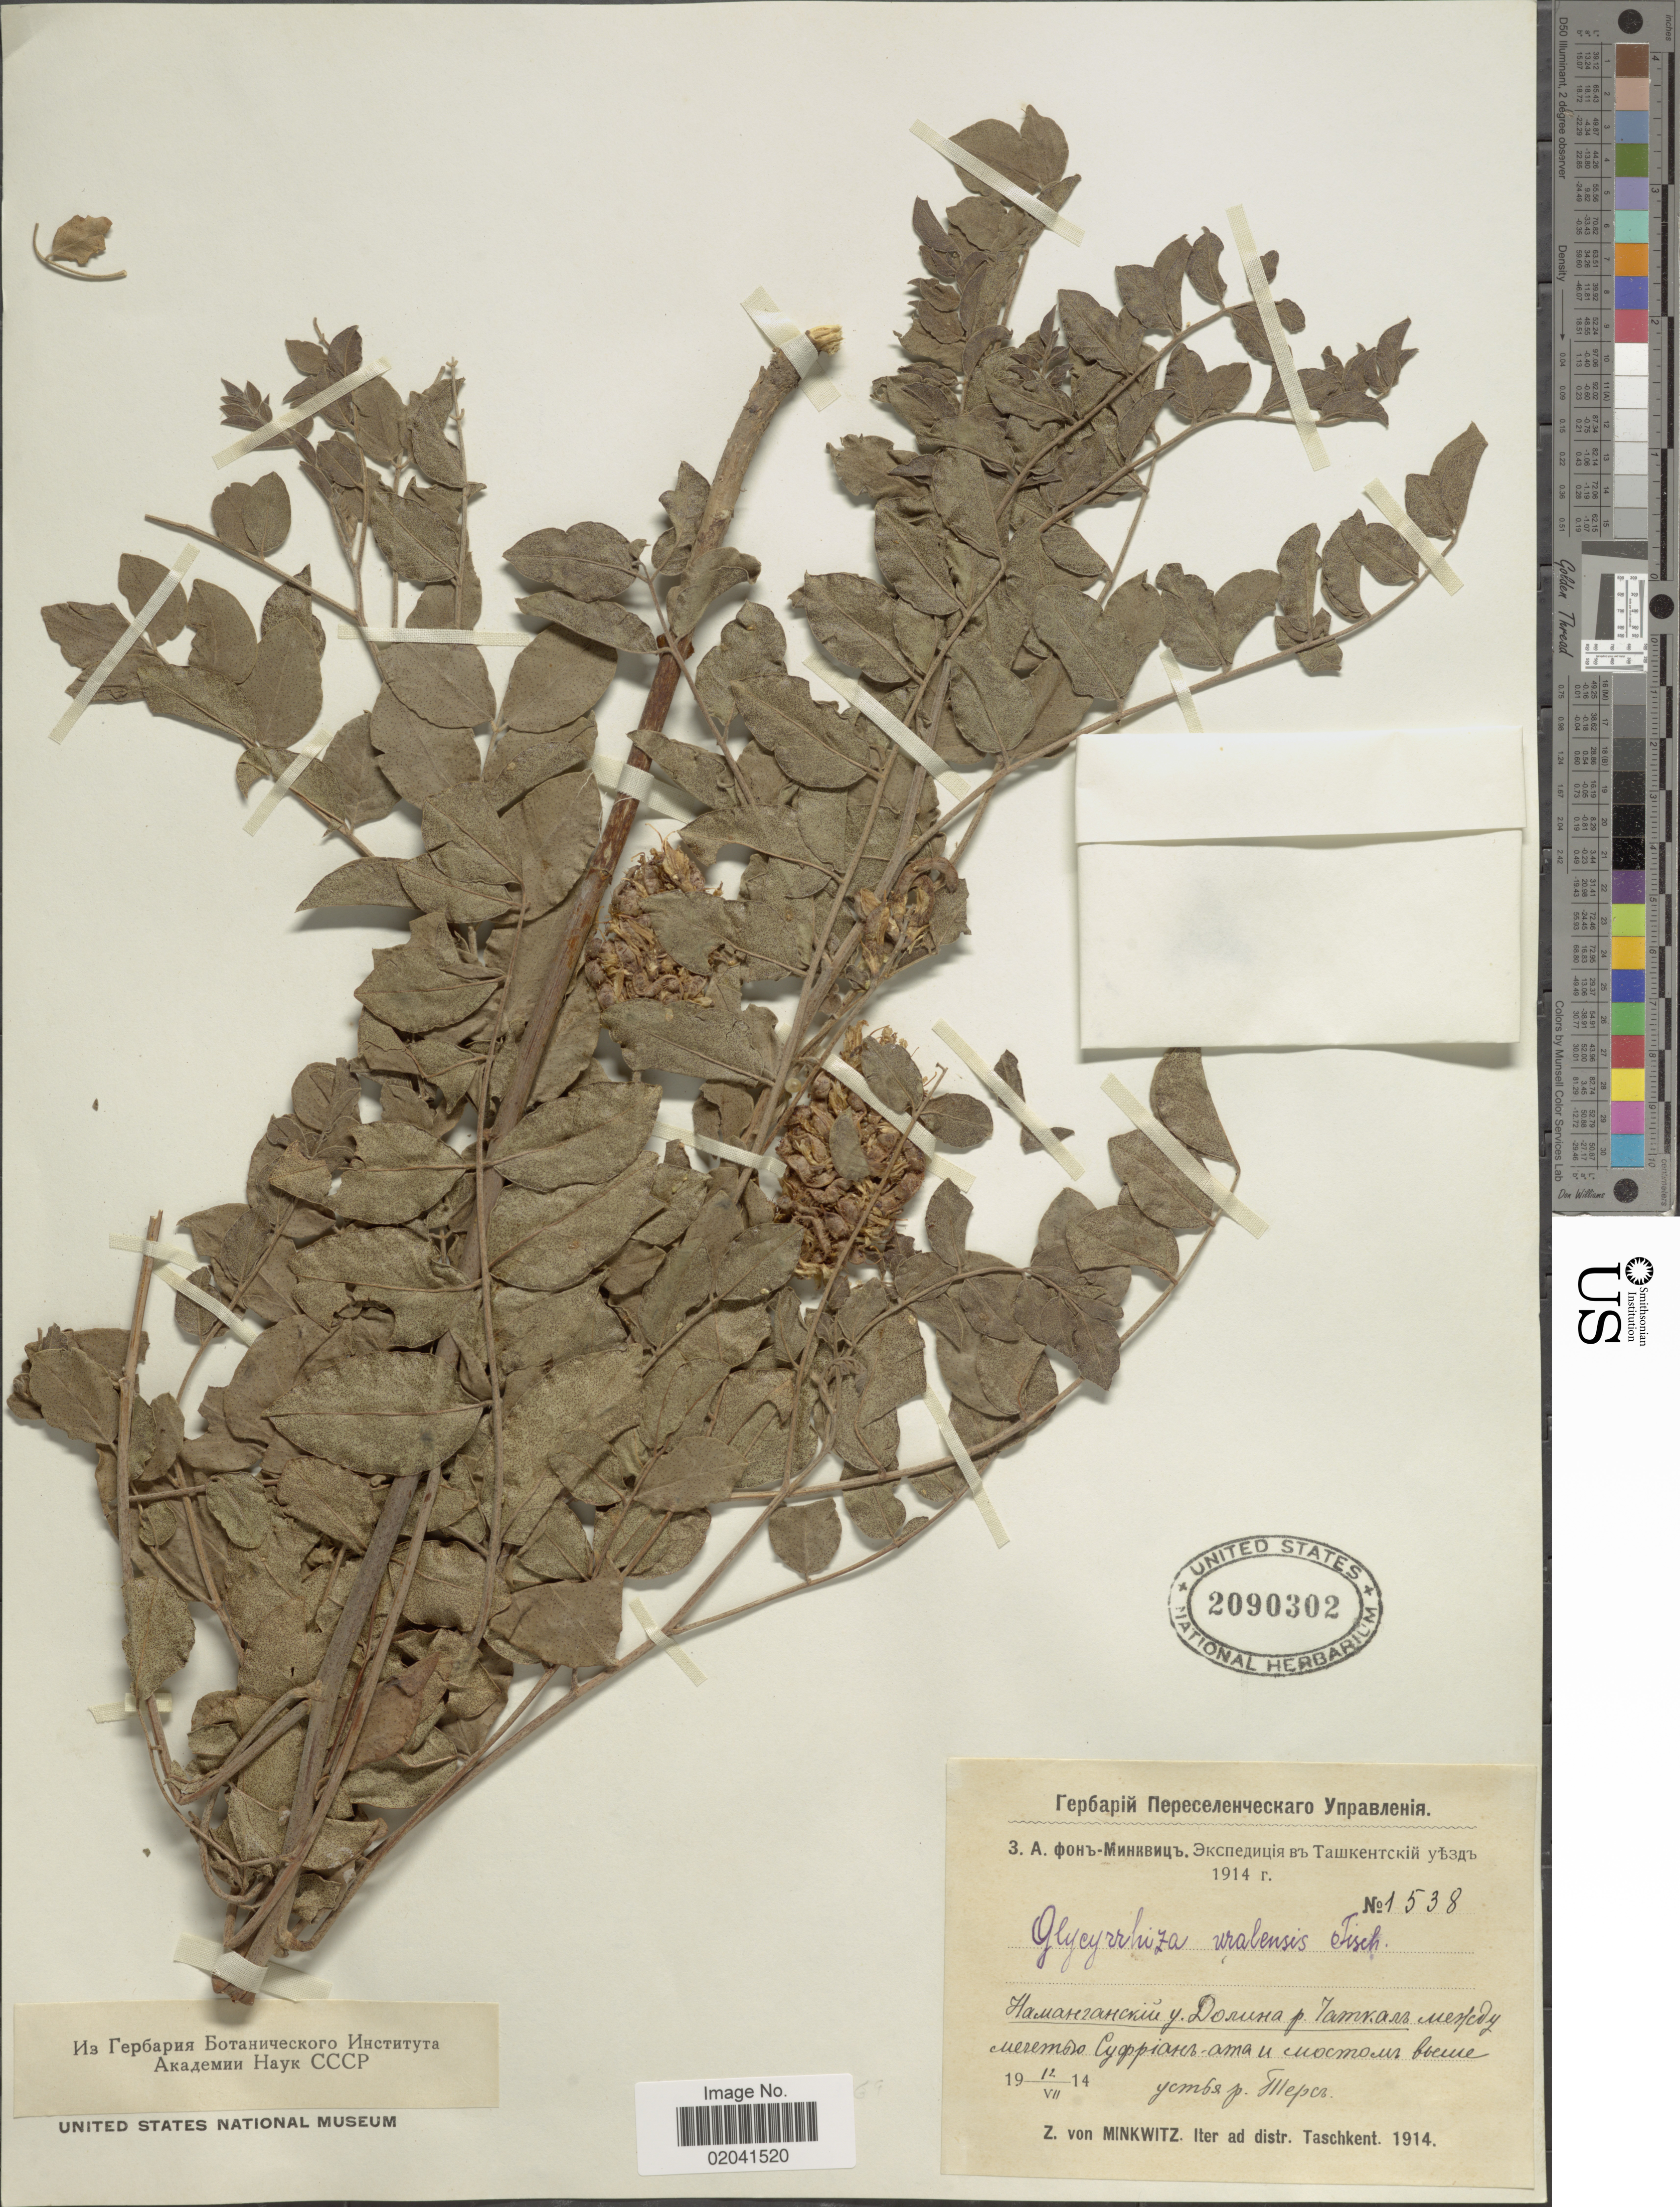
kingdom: Plantae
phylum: Tracheophyta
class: Magnoliopsida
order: Fabales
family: Fabaceae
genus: Glycyrrhiza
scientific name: Glycyrrhiza uralensis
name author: Fisch.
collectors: Z. Minkwitz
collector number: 1538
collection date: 1914-07-12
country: Uzbekistan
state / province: Toshkent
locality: Chatkal River Valley, Upper Ters River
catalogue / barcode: US 2090302